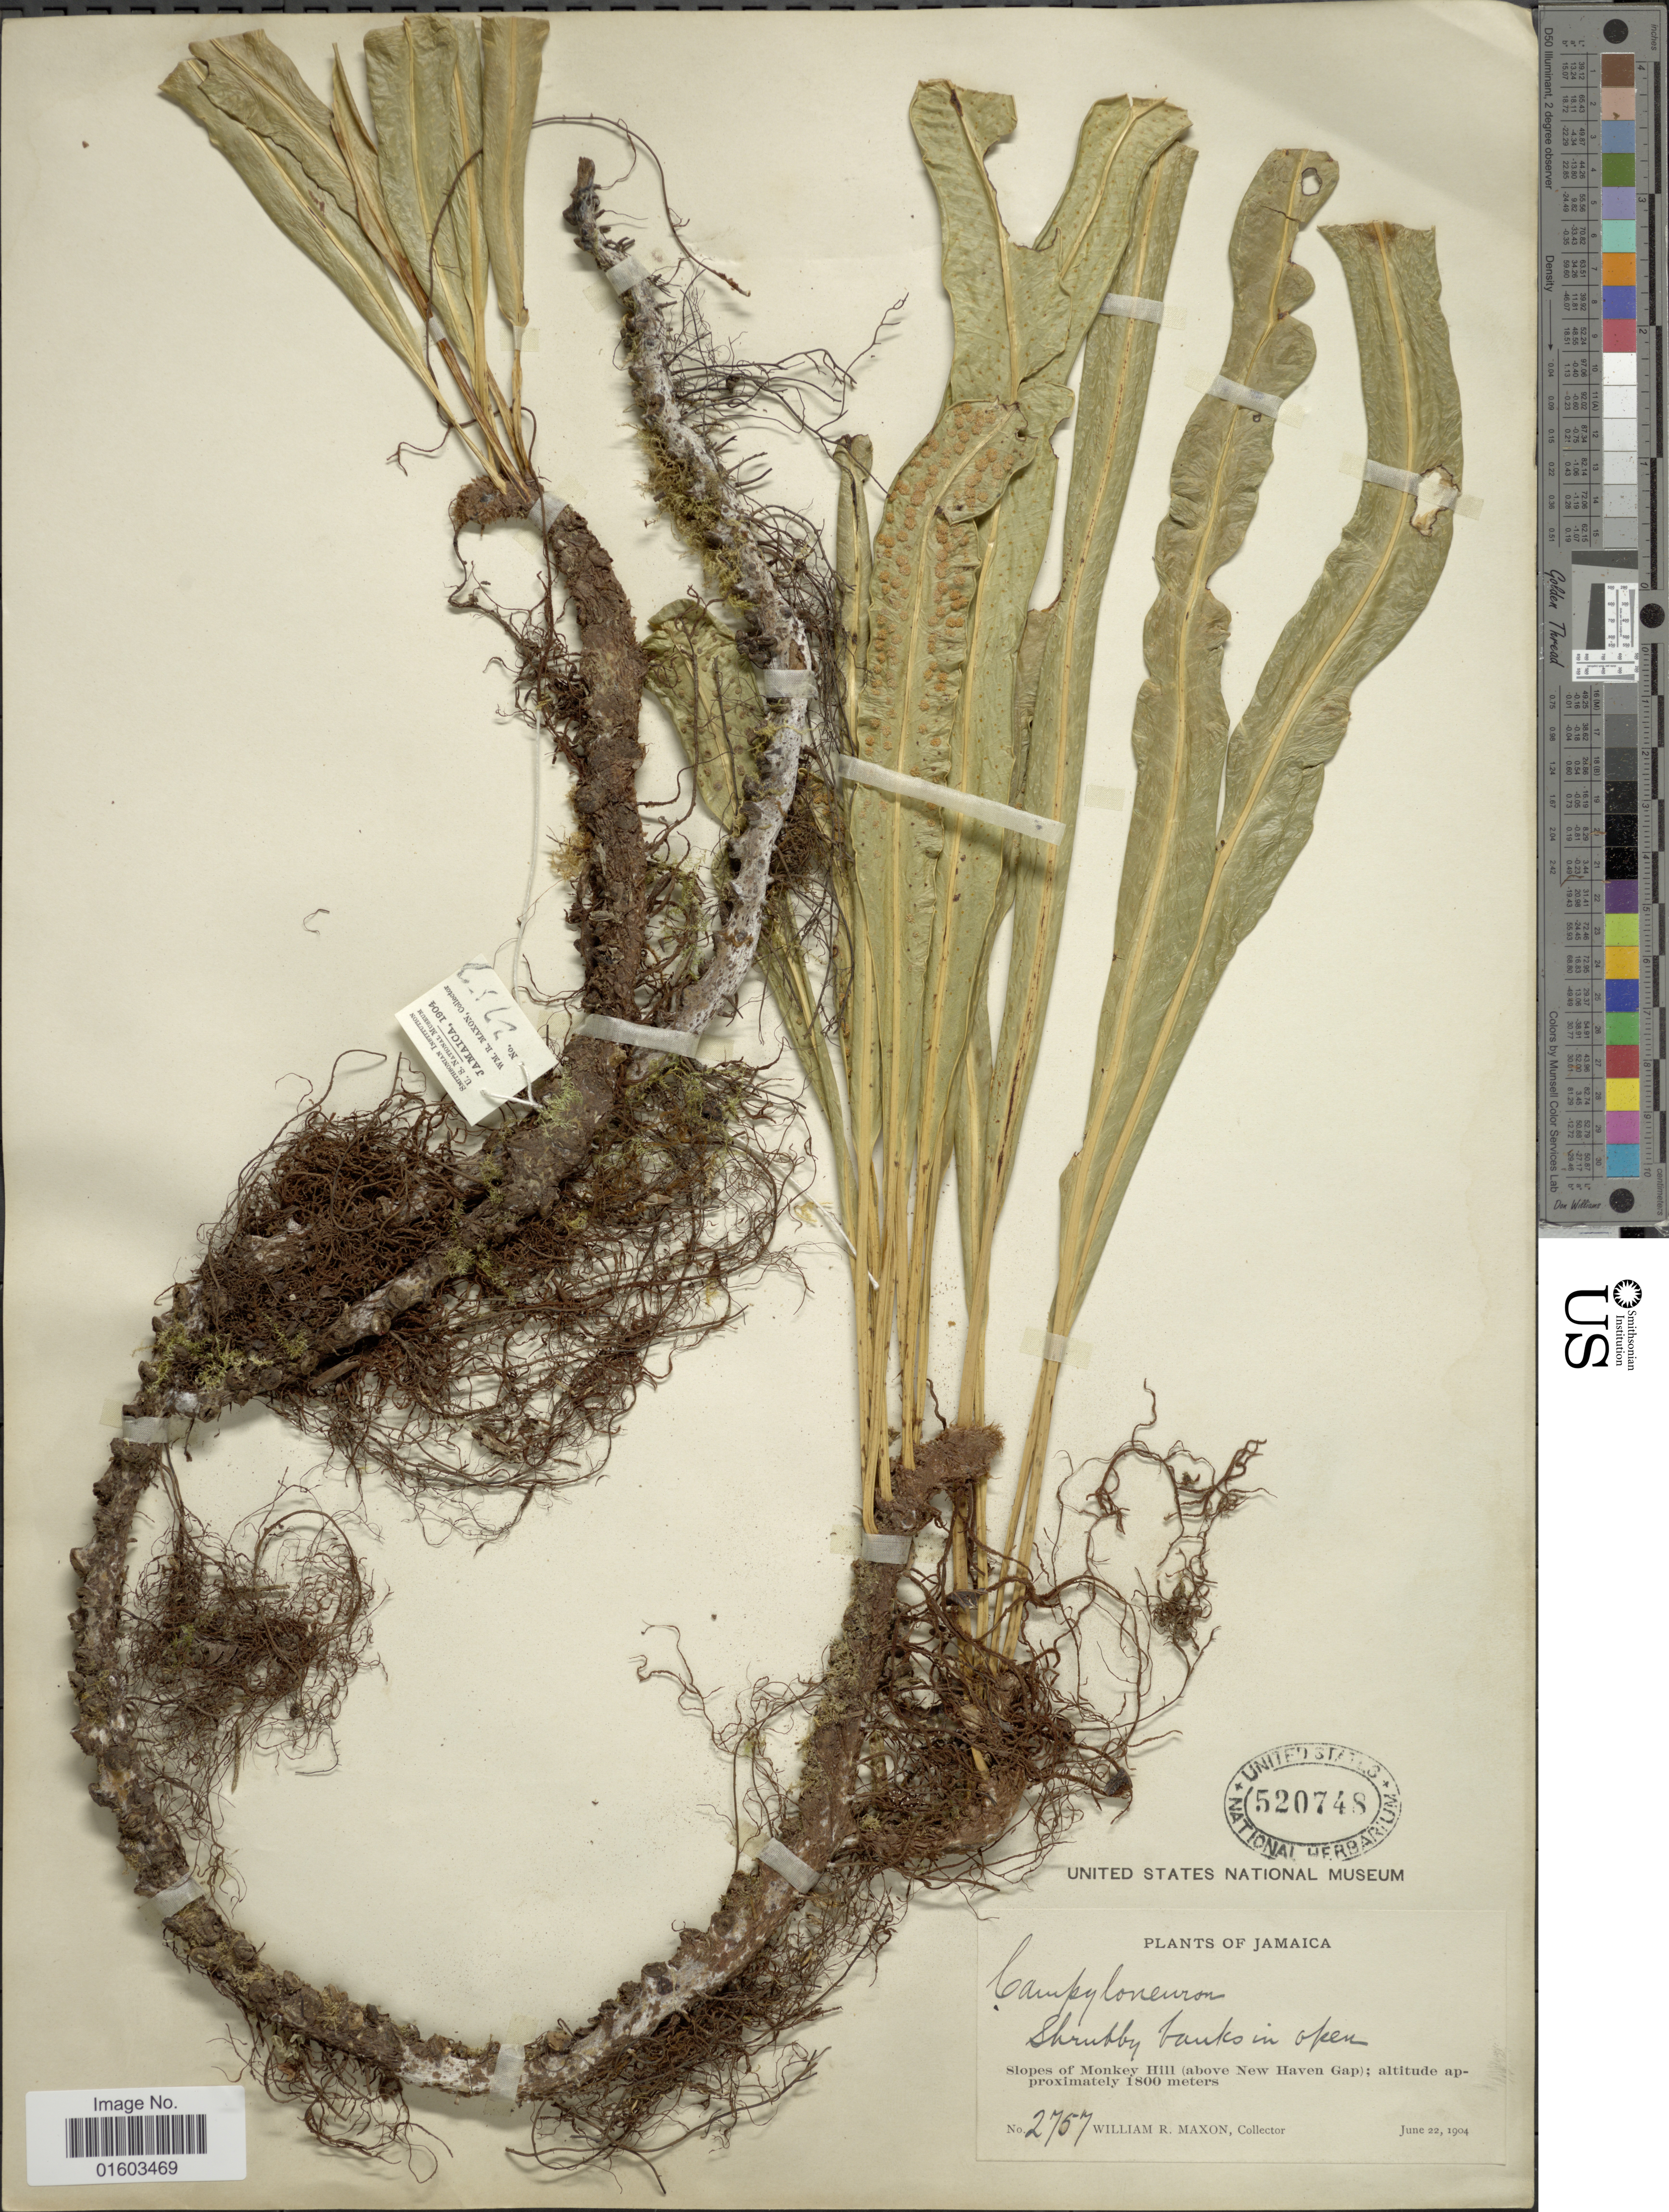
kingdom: Plantae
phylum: Tracheophyta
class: Polypodiopsida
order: Polypodiales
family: Polypodiaceae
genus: Campyloneurum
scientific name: Campyloneurum angustifolium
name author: (Sw.) Fée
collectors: W. R. Maxon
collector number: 2757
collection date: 1904-06-22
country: Jamaica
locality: Slopes of Monkey Hill (above New Haven Gap)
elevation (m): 1800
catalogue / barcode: US 520758